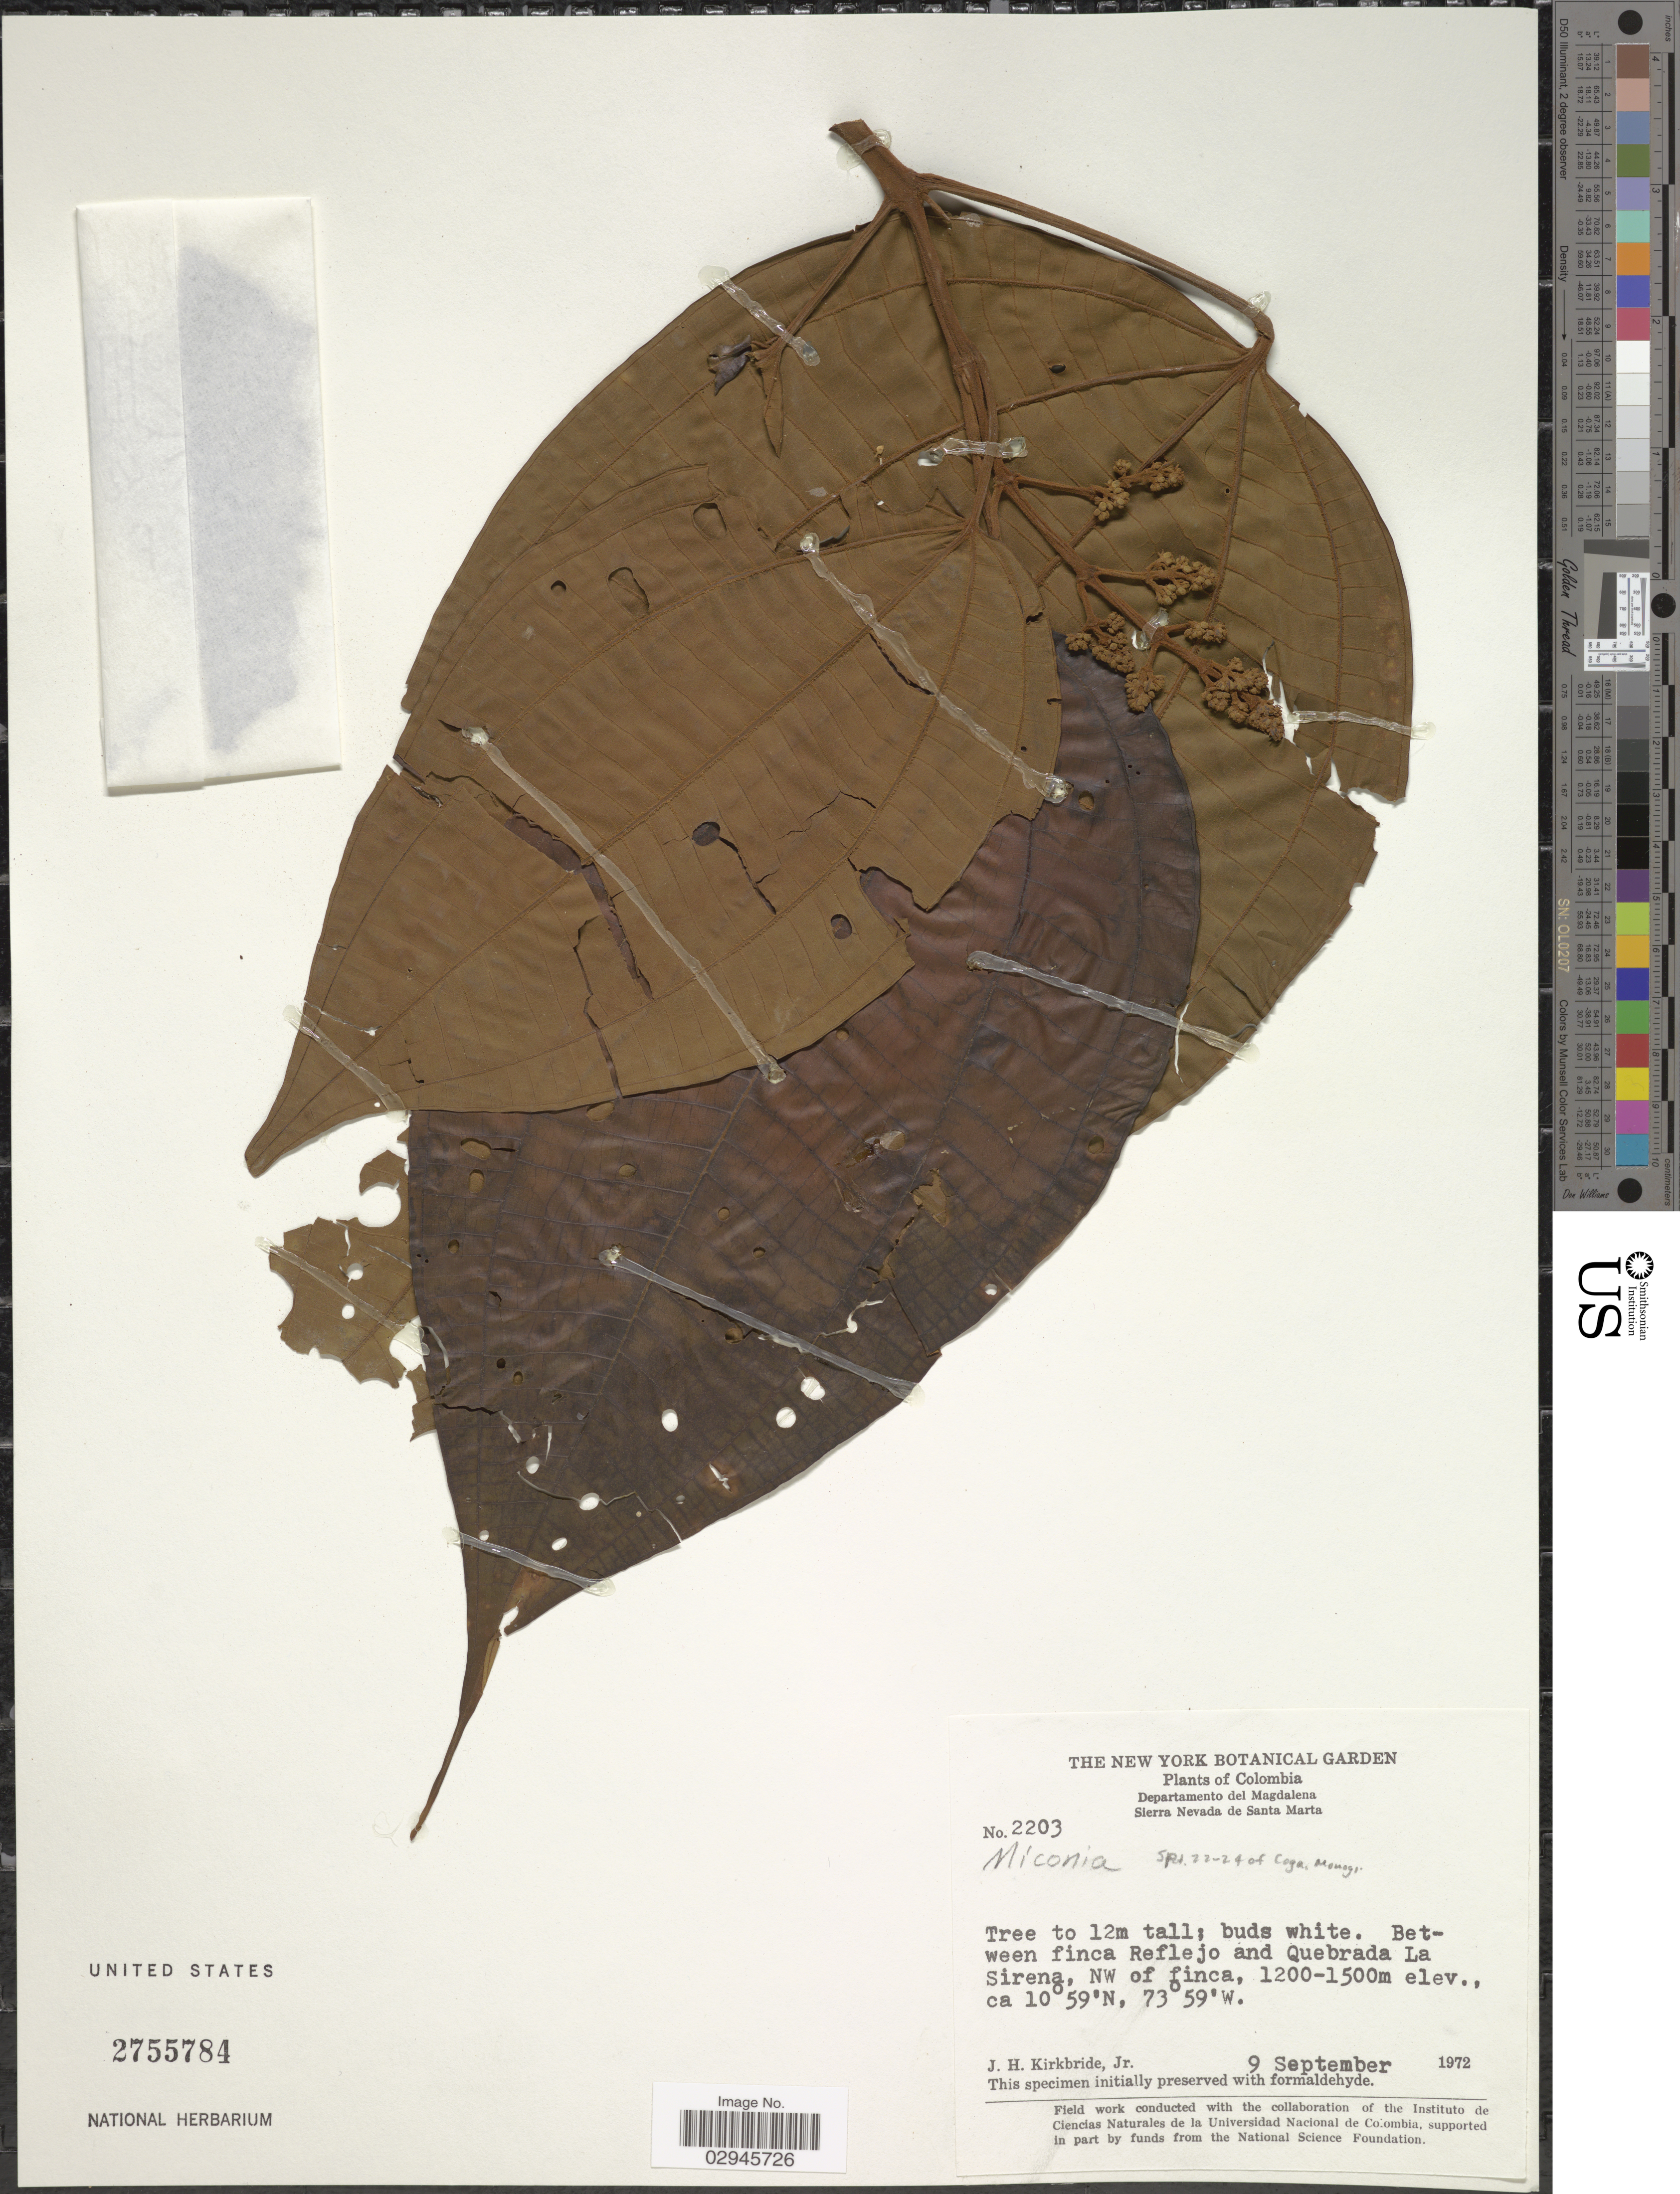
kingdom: Plantae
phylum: Tracheophyta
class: Magnoliopsida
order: Myrtales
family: Melastomataceae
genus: Miconia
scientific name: Miconia sp.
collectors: J. H. Kirkbride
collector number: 2203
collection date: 1972-09-09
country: Colombia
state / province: Magdalena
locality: Departamento del Magdalena. Sierra Nevada de Santa Marta. Between finca Reflejo and Quebrada La Sirena, NW of finca.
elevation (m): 1200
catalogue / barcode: US 2755784